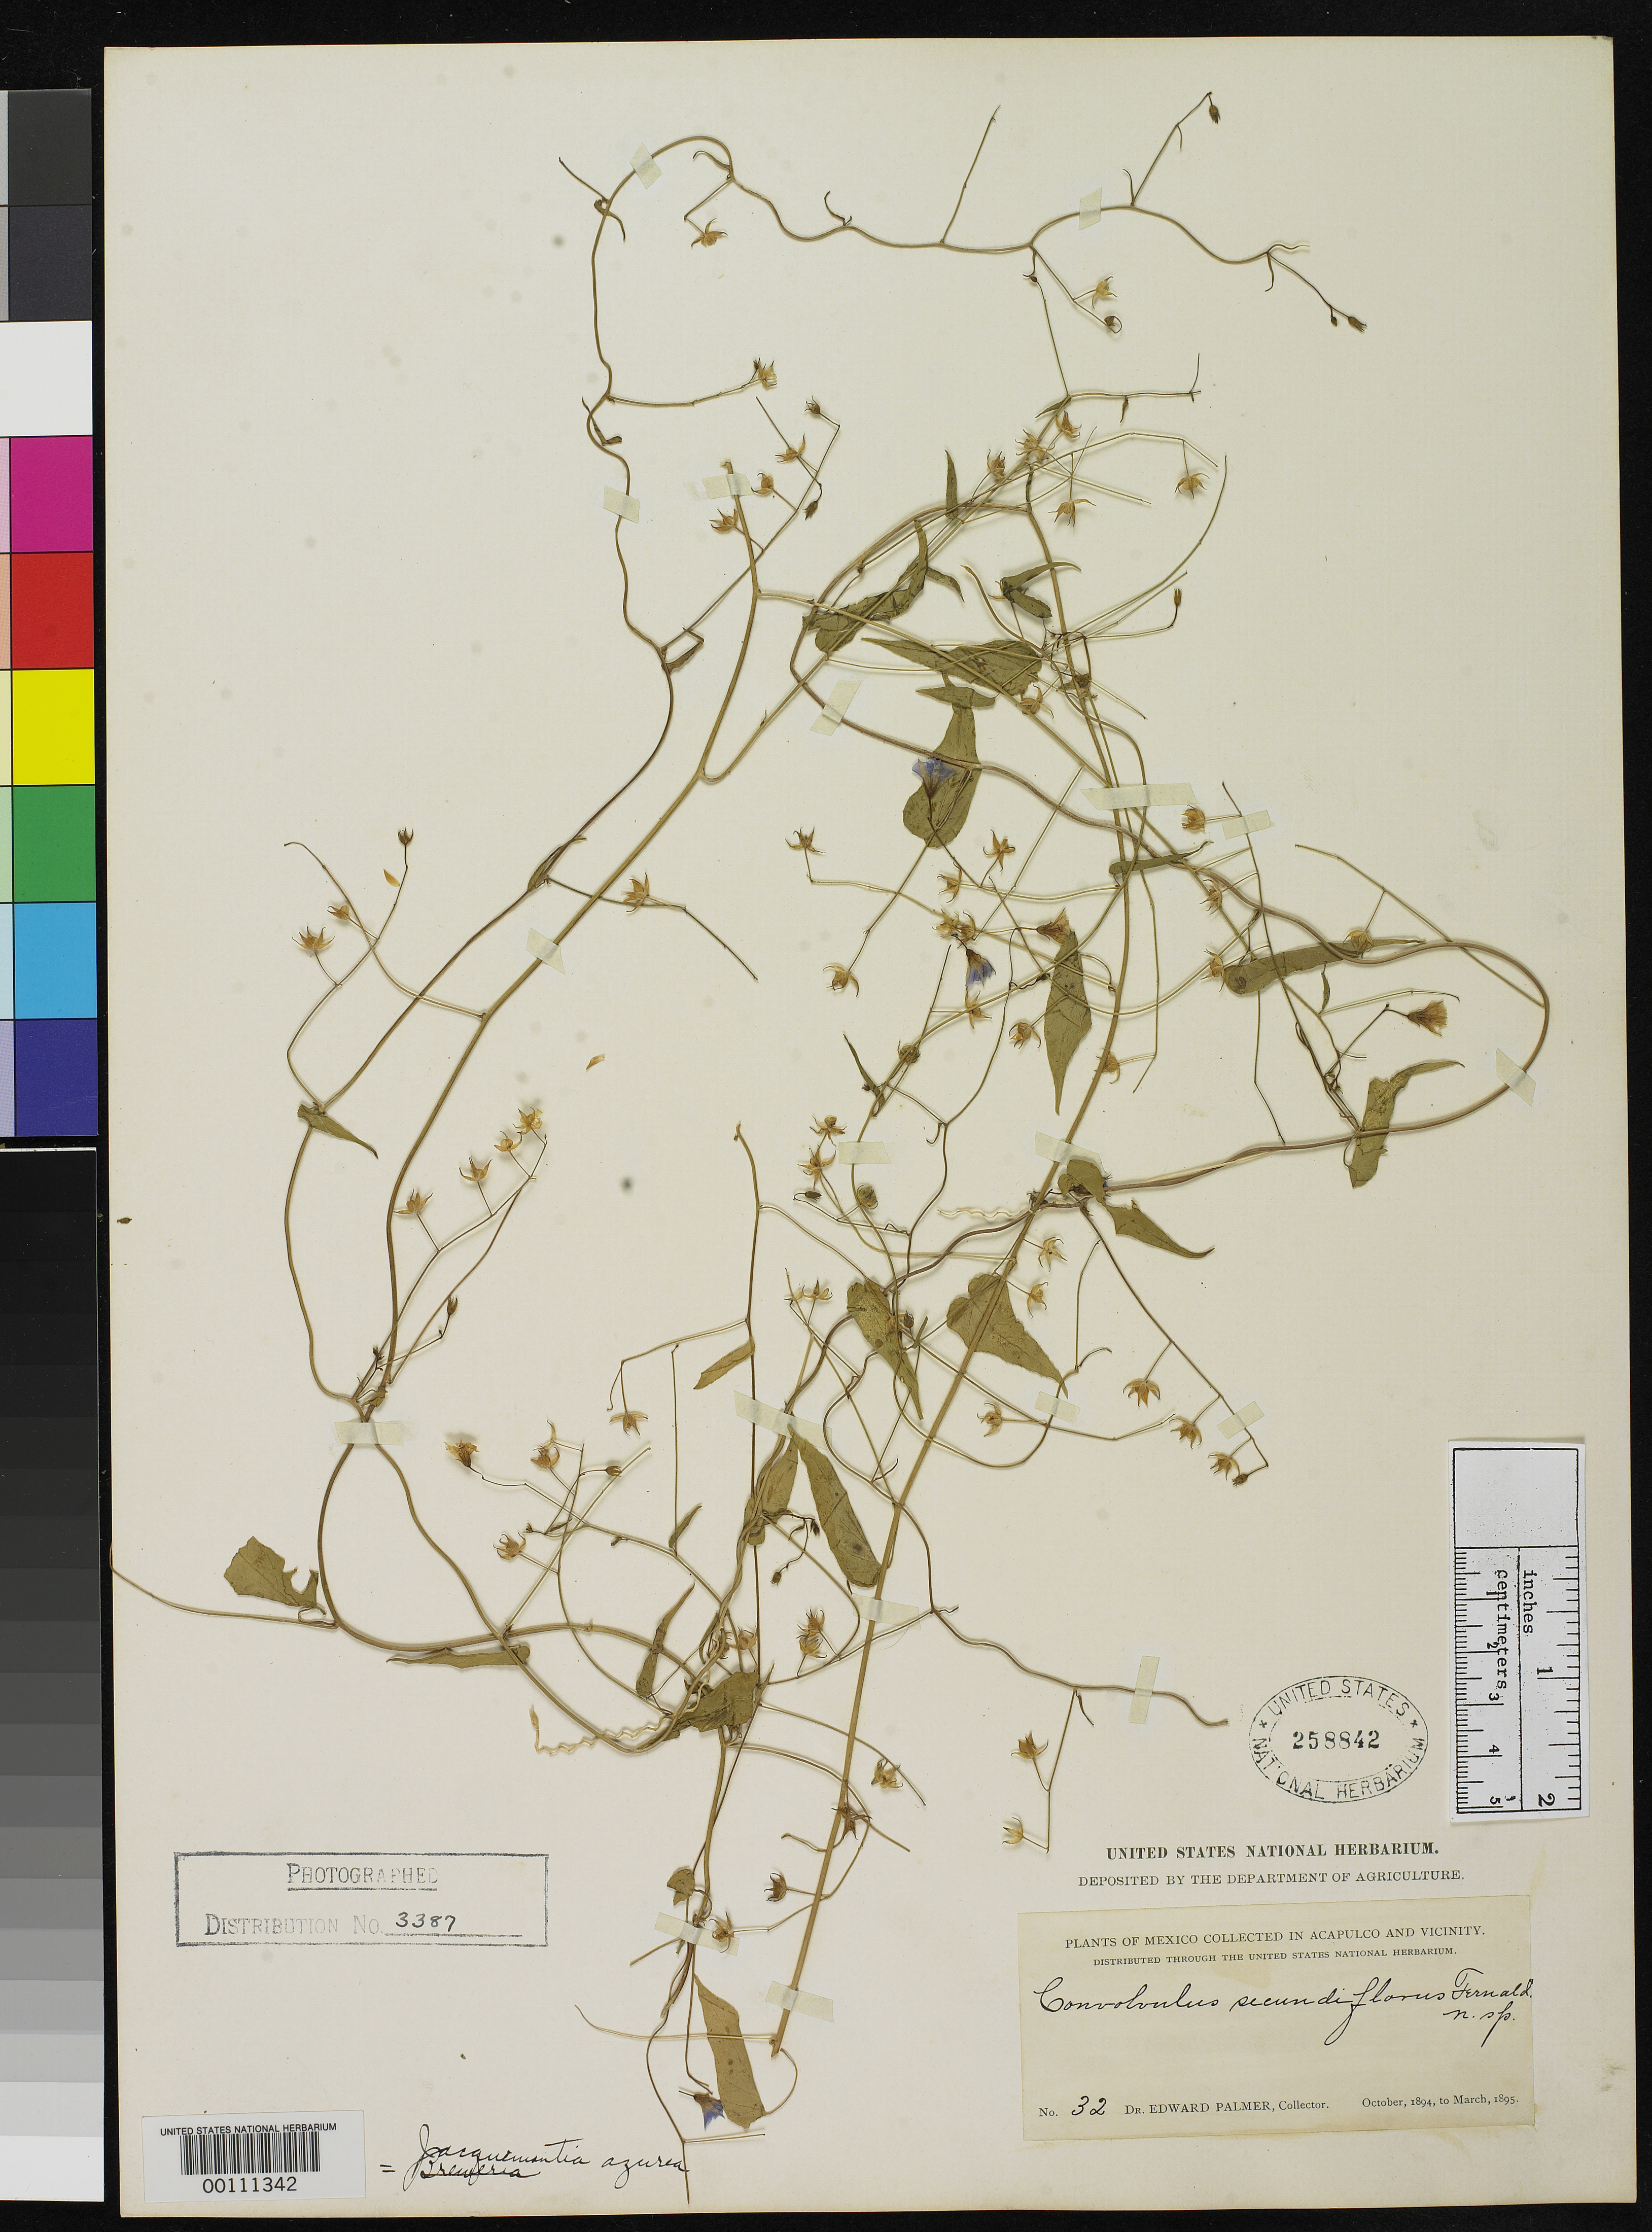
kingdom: Plantae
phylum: Tracheophyta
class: Magnoliopsida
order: Solanales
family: Convolvulaceae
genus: Convolvulus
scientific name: Convolvulus secundiflorus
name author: Fernald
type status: Isotype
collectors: E. Palmer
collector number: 32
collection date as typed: Oct 1894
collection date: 1894-10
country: Mexico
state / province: Guerrero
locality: Acapulco.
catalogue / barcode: US 258842